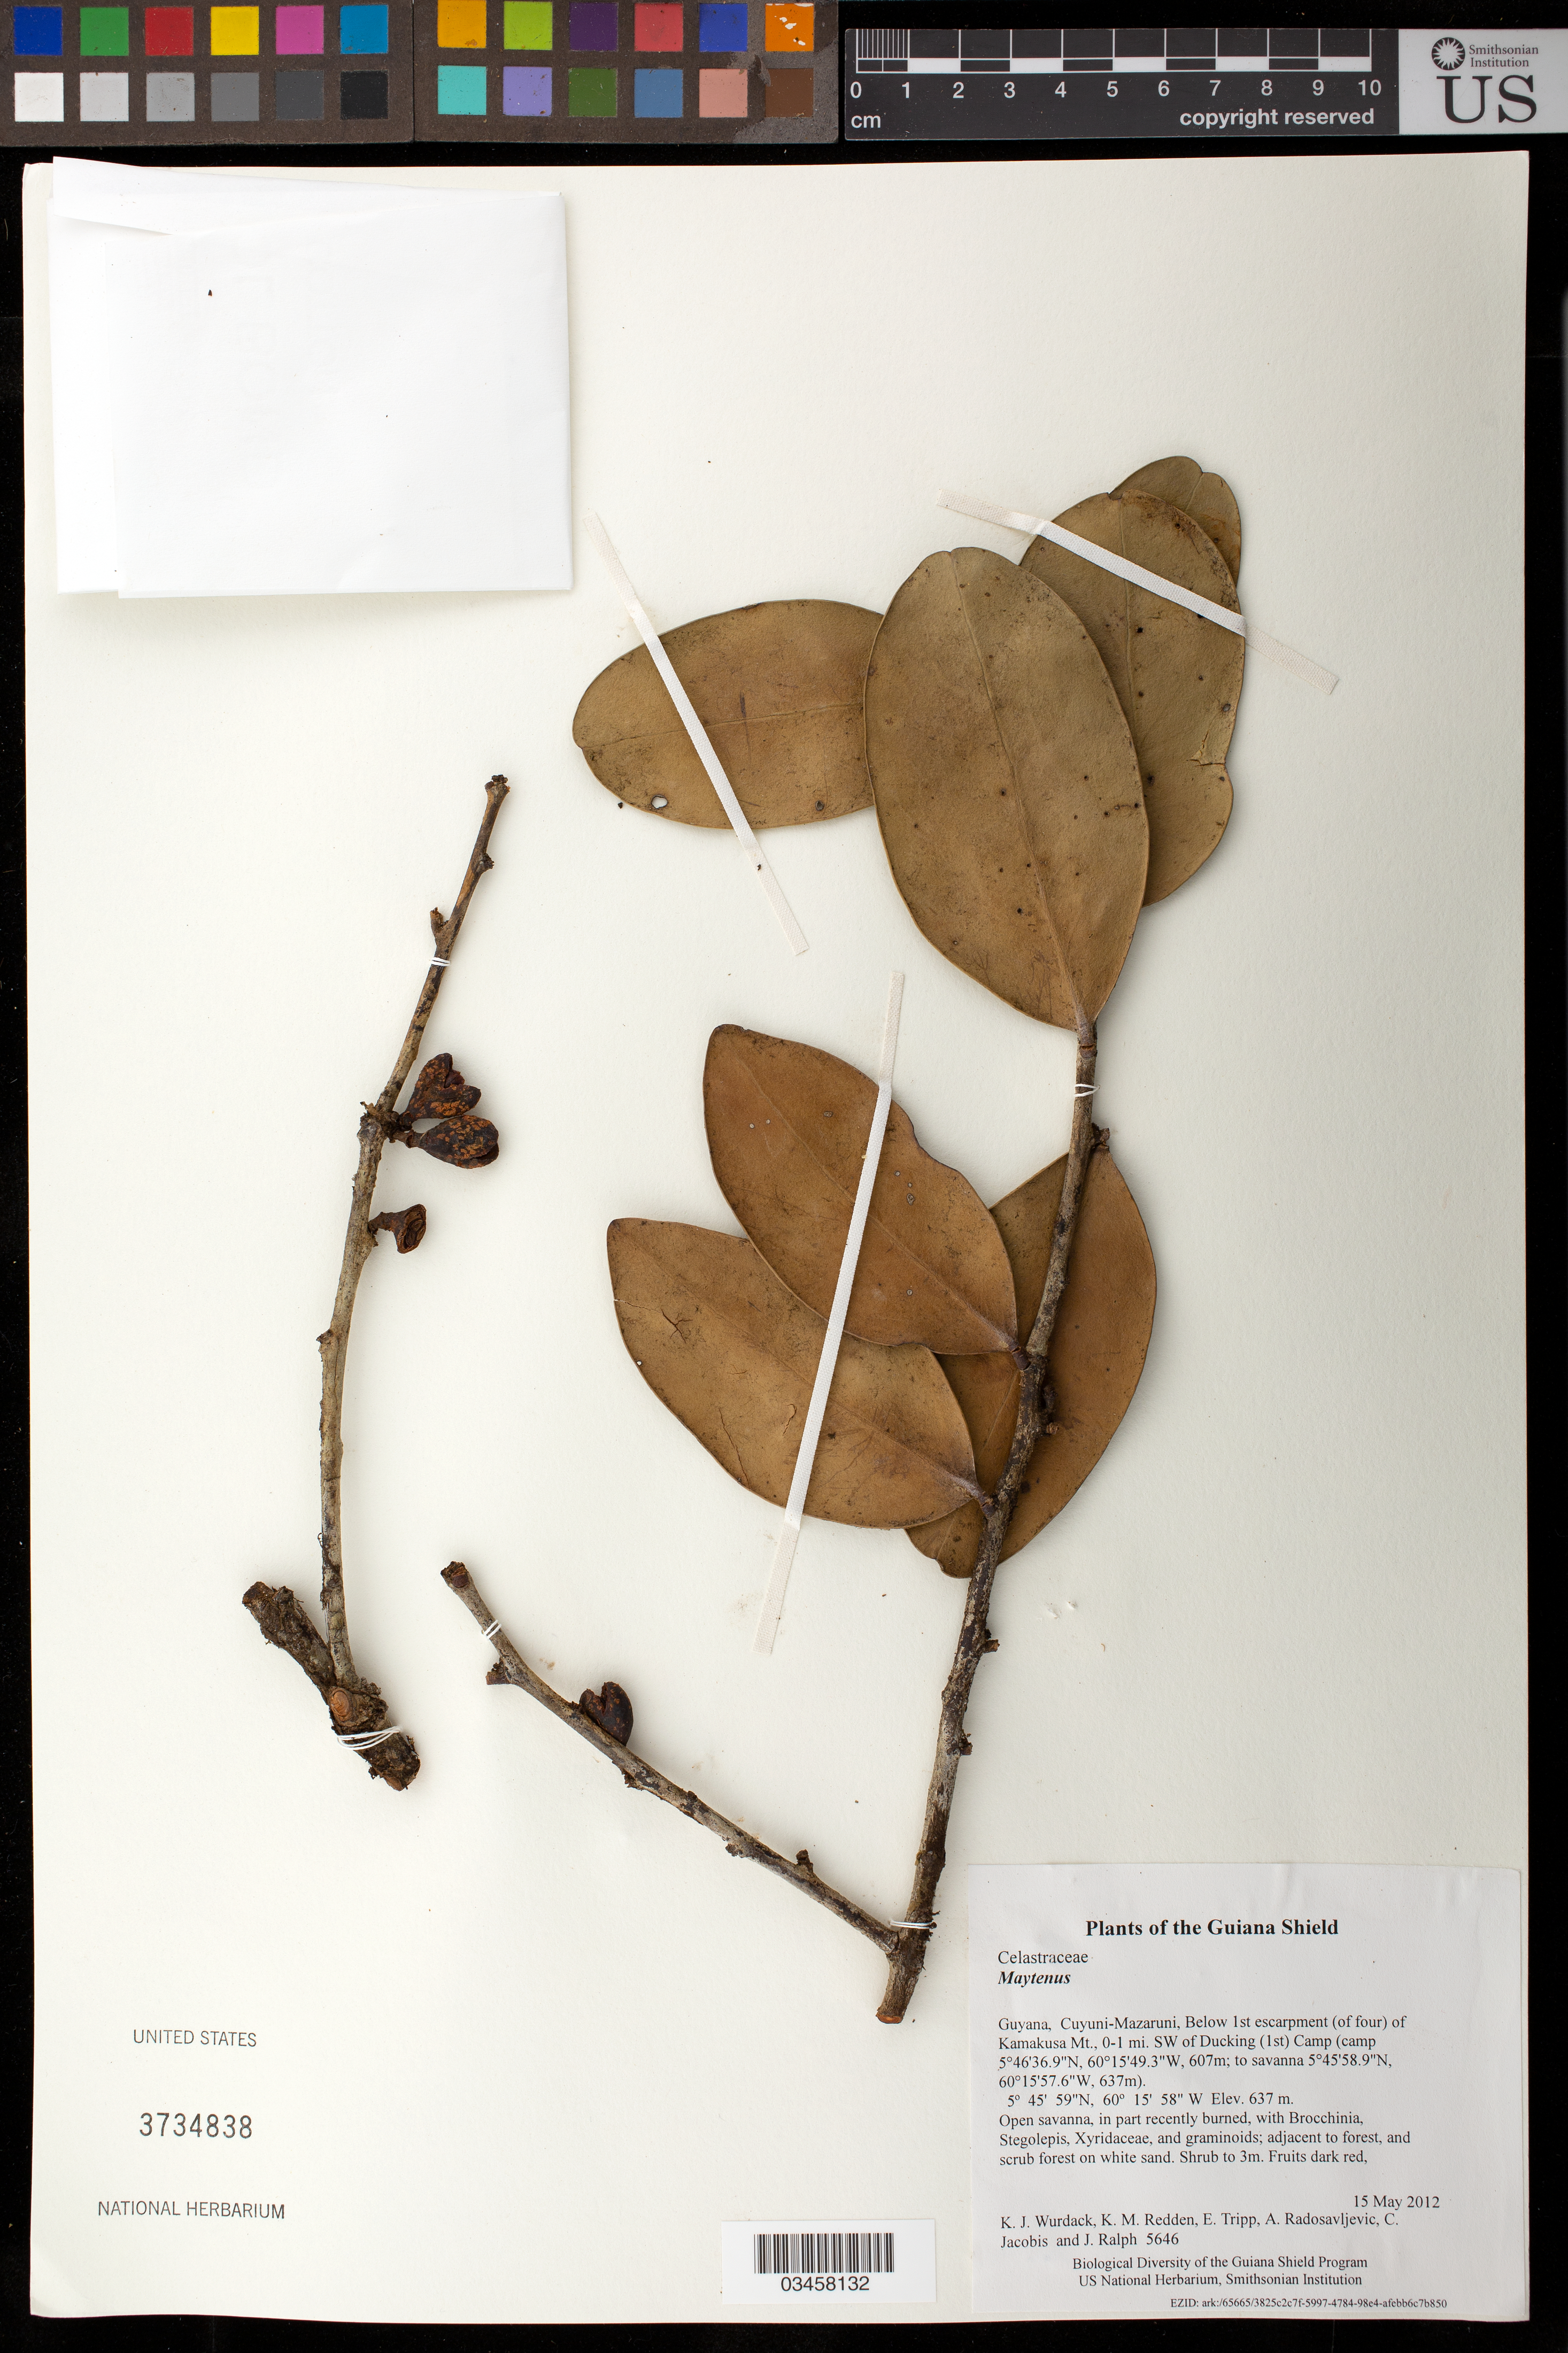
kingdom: Plantae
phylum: Tracheophyta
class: Magnoliopsida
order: Celastrales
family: Celastraceae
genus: Maytenus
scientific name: Maytenus sp.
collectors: K. Wurdack, K. M. Redden, E. Tripp, A. Radosavljevic, C. Jacobis & J. Ralph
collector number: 5646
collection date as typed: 15 May 2012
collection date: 2012-05-15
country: Guyana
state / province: Cuyuni-Mazaruni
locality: Below 1st escarpment (of four) of Kamakusa Mt., 0-1 mi. SW of Ducking (1st) Camp (camp 5°46'36.9"N, 60°15'49.3"W, 607m; to savanna 5°45'58.9"N, 60°15'57.6"W, 637m)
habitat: Open savanna, in part recently burned, with Brocchinia, Stegolepis, Xyridaceae, and graminoids; adjacent to forest, and scrub forest on white sand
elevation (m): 637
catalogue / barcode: US 3734838